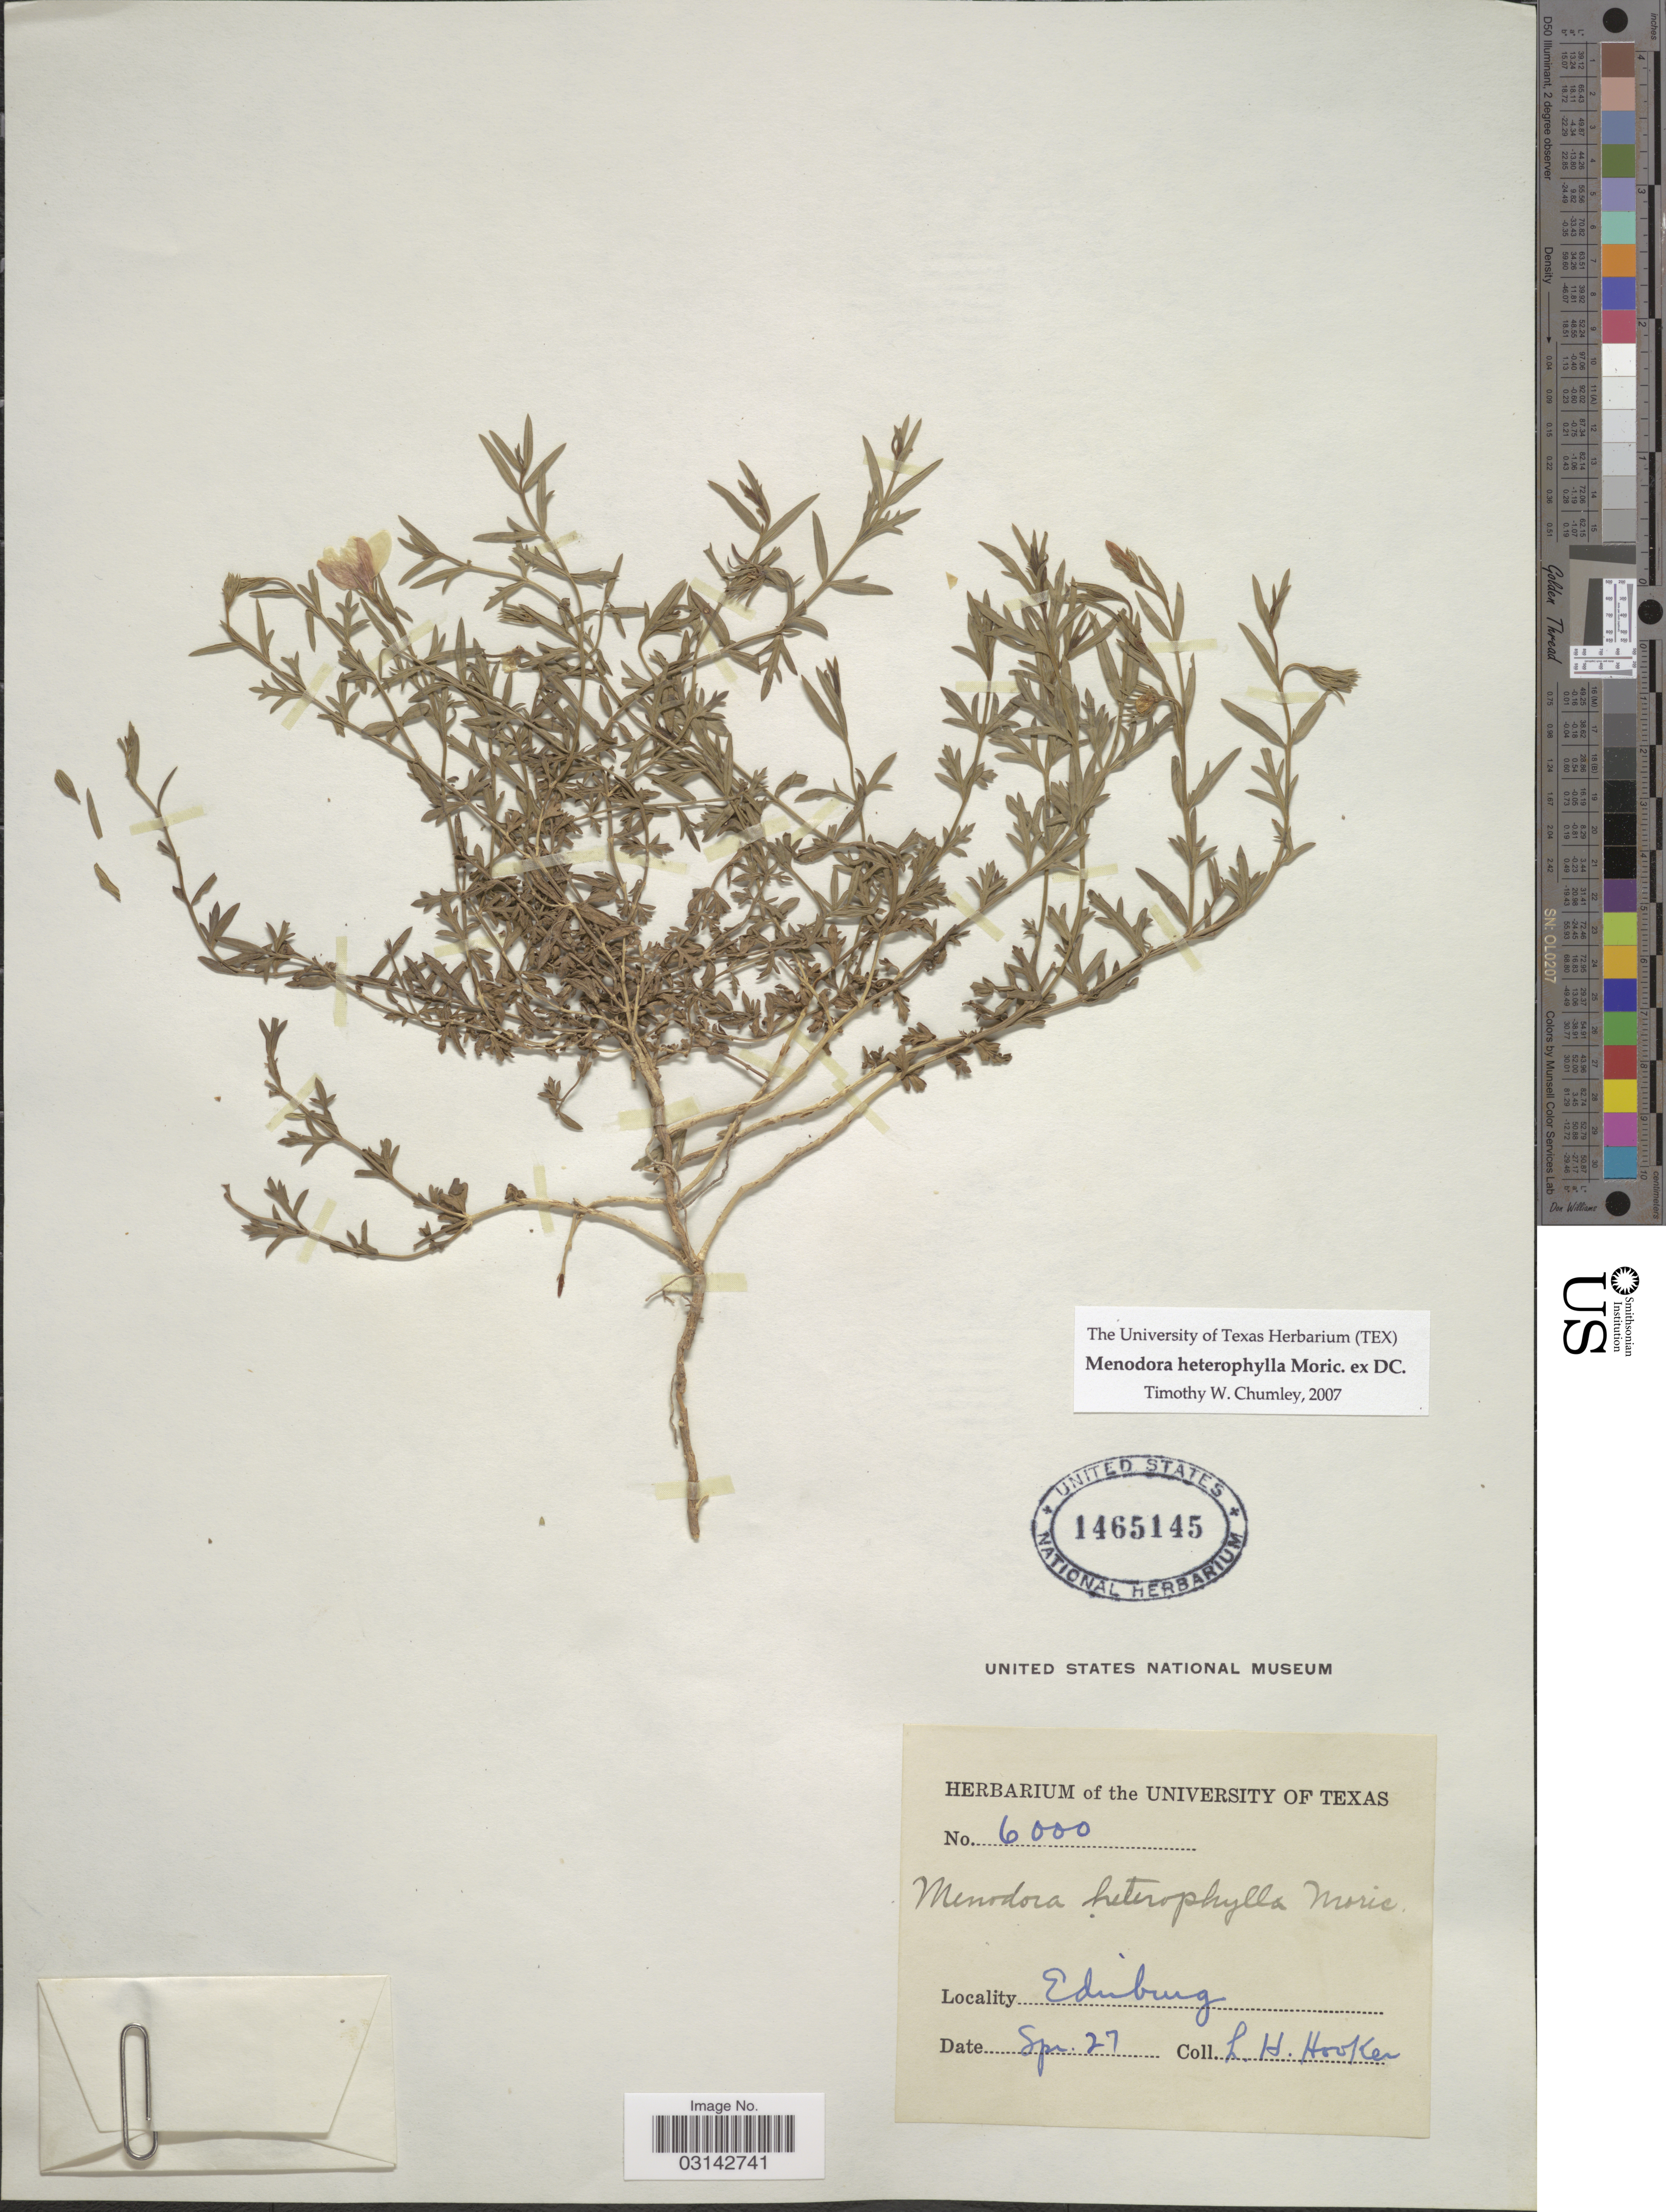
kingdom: Plantae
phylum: Tracheophyta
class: Magnoliopsida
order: Lamiales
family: Oleaceae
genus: Menodora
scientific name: Menodora heterophylla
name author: Moric. ex A. DC.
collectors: L. Hooker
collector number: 6000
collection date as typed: Spr. 27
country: United States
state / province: Texas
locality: Edinburg.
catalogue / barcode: US 1465145